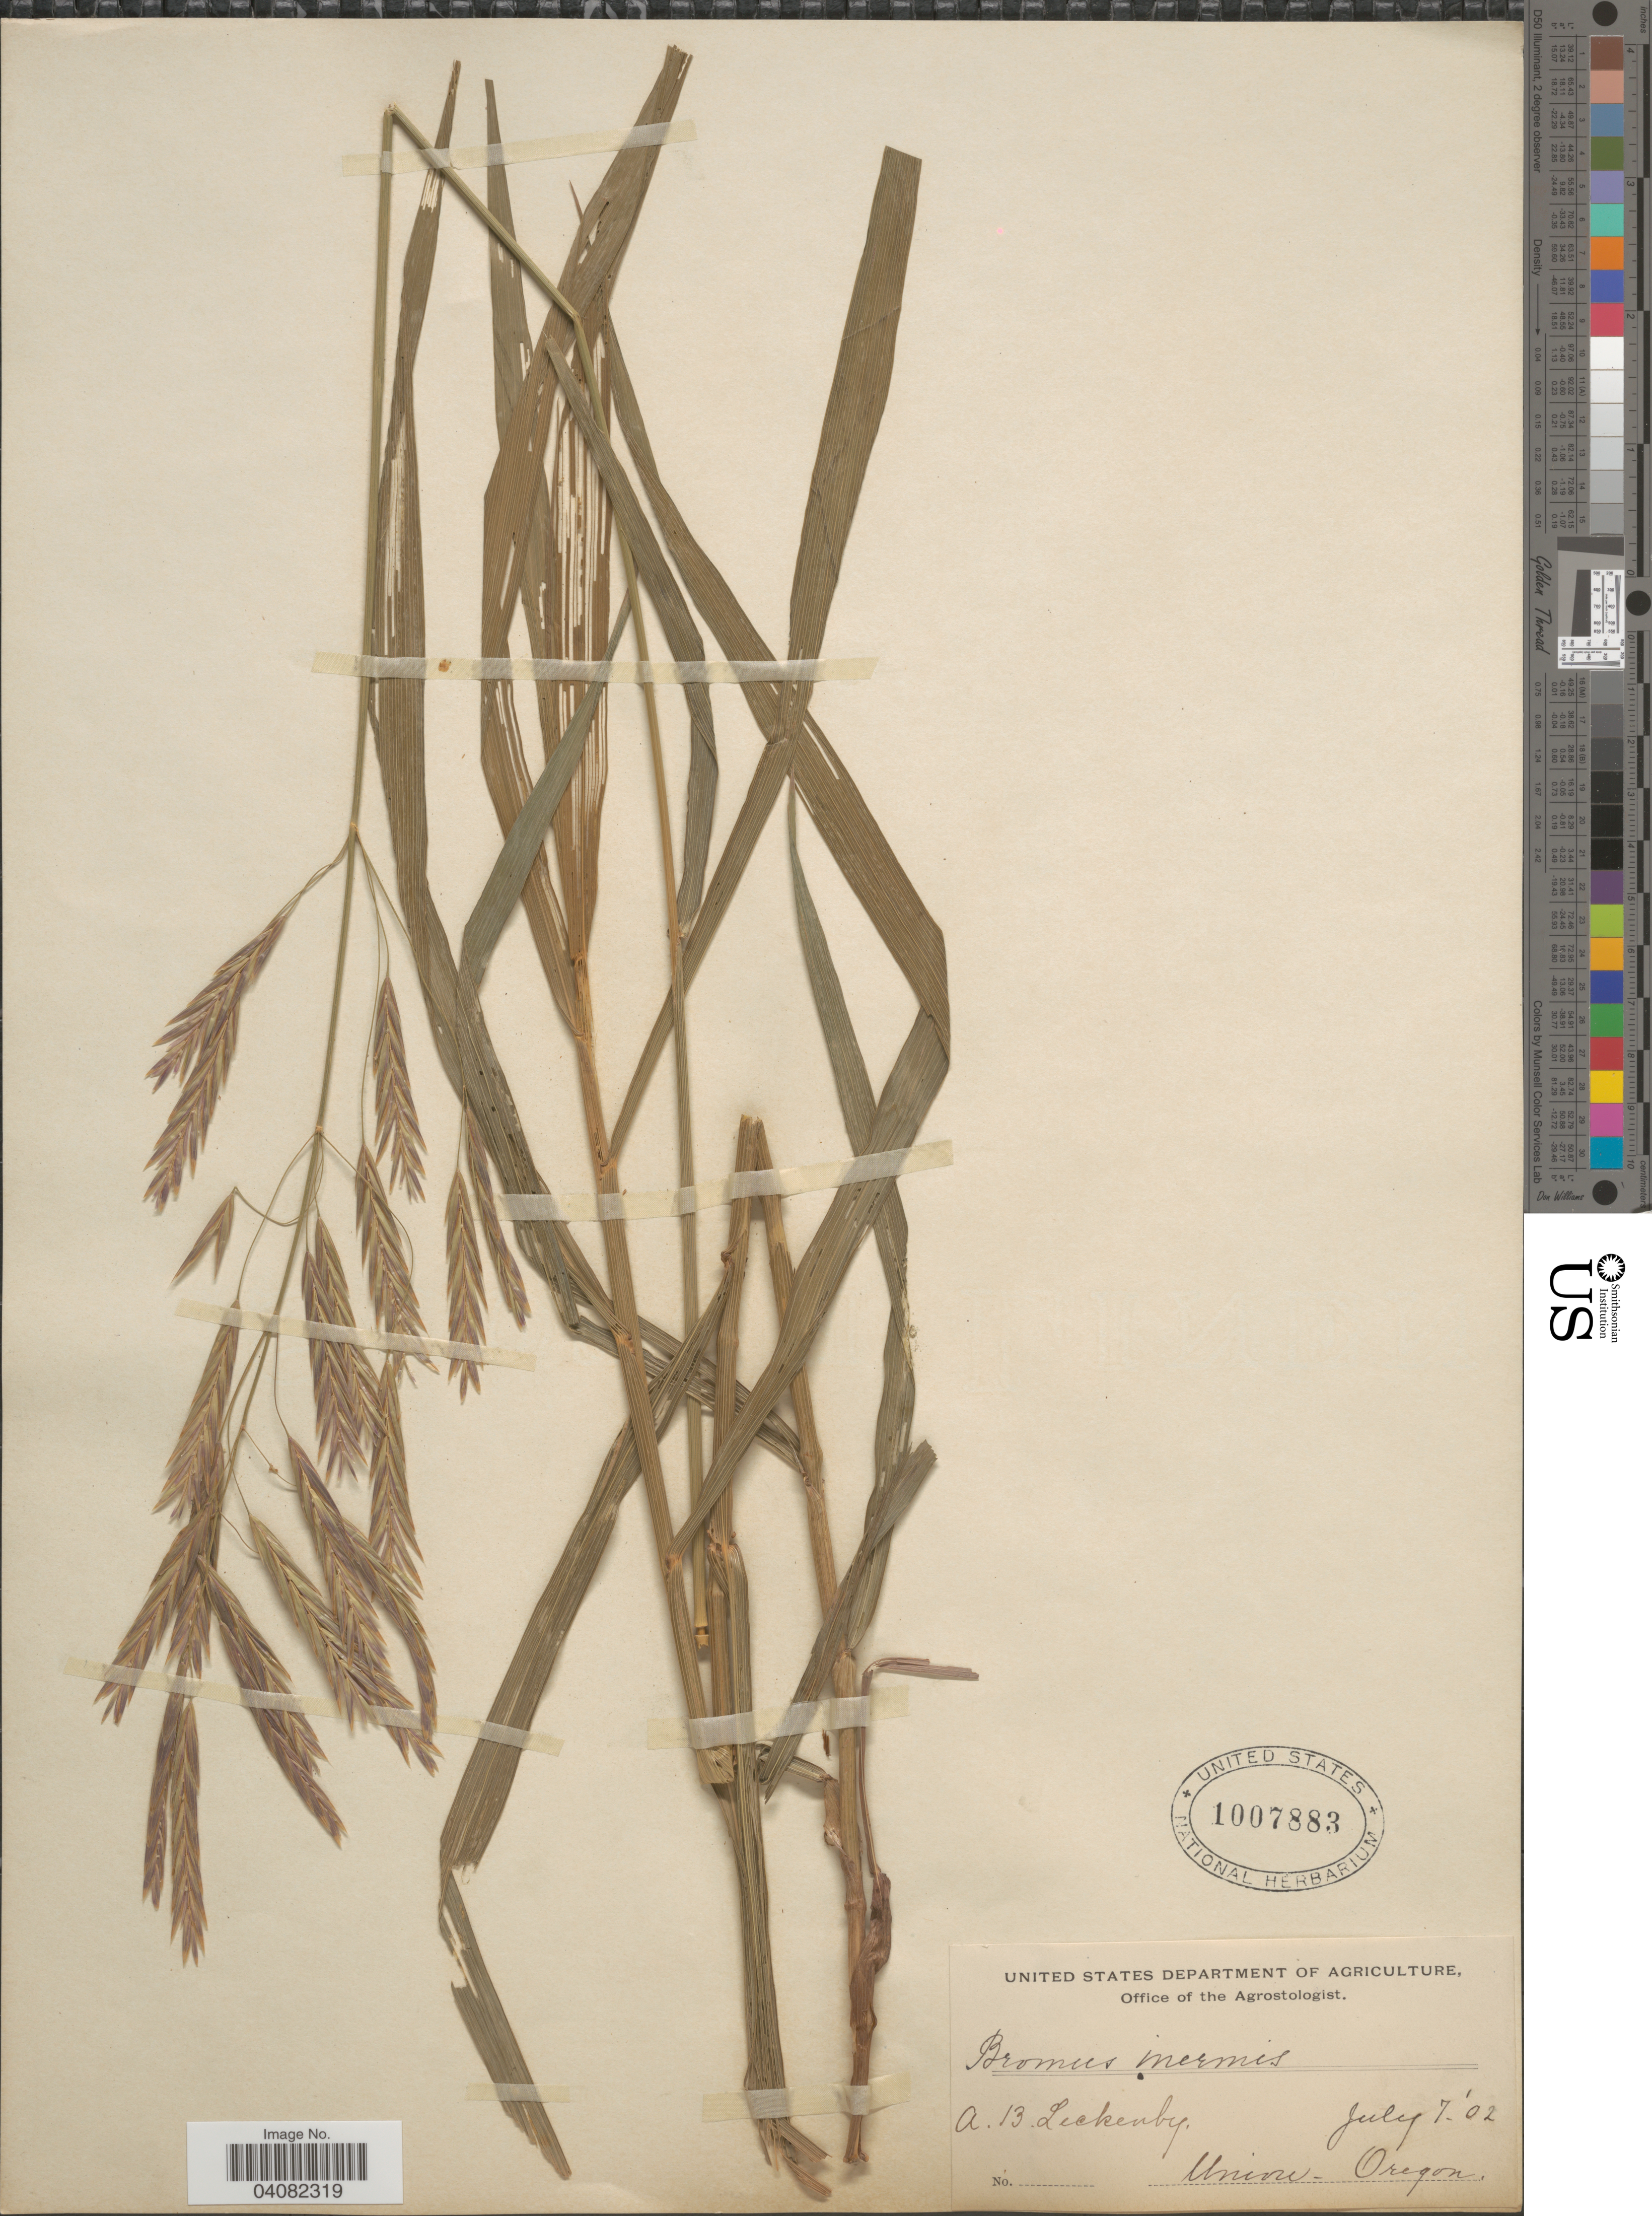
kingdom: Plantae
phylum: Tracheophyta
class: Liliopsida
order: Poales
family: Poaceae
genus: Bromus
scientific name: Bromus inermis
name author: Leyss.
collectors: A. Leckenby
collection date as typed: Transcribed d/m/y: 7/7/2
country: United States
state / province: Oregon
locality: Union.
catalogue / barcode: US 1007883